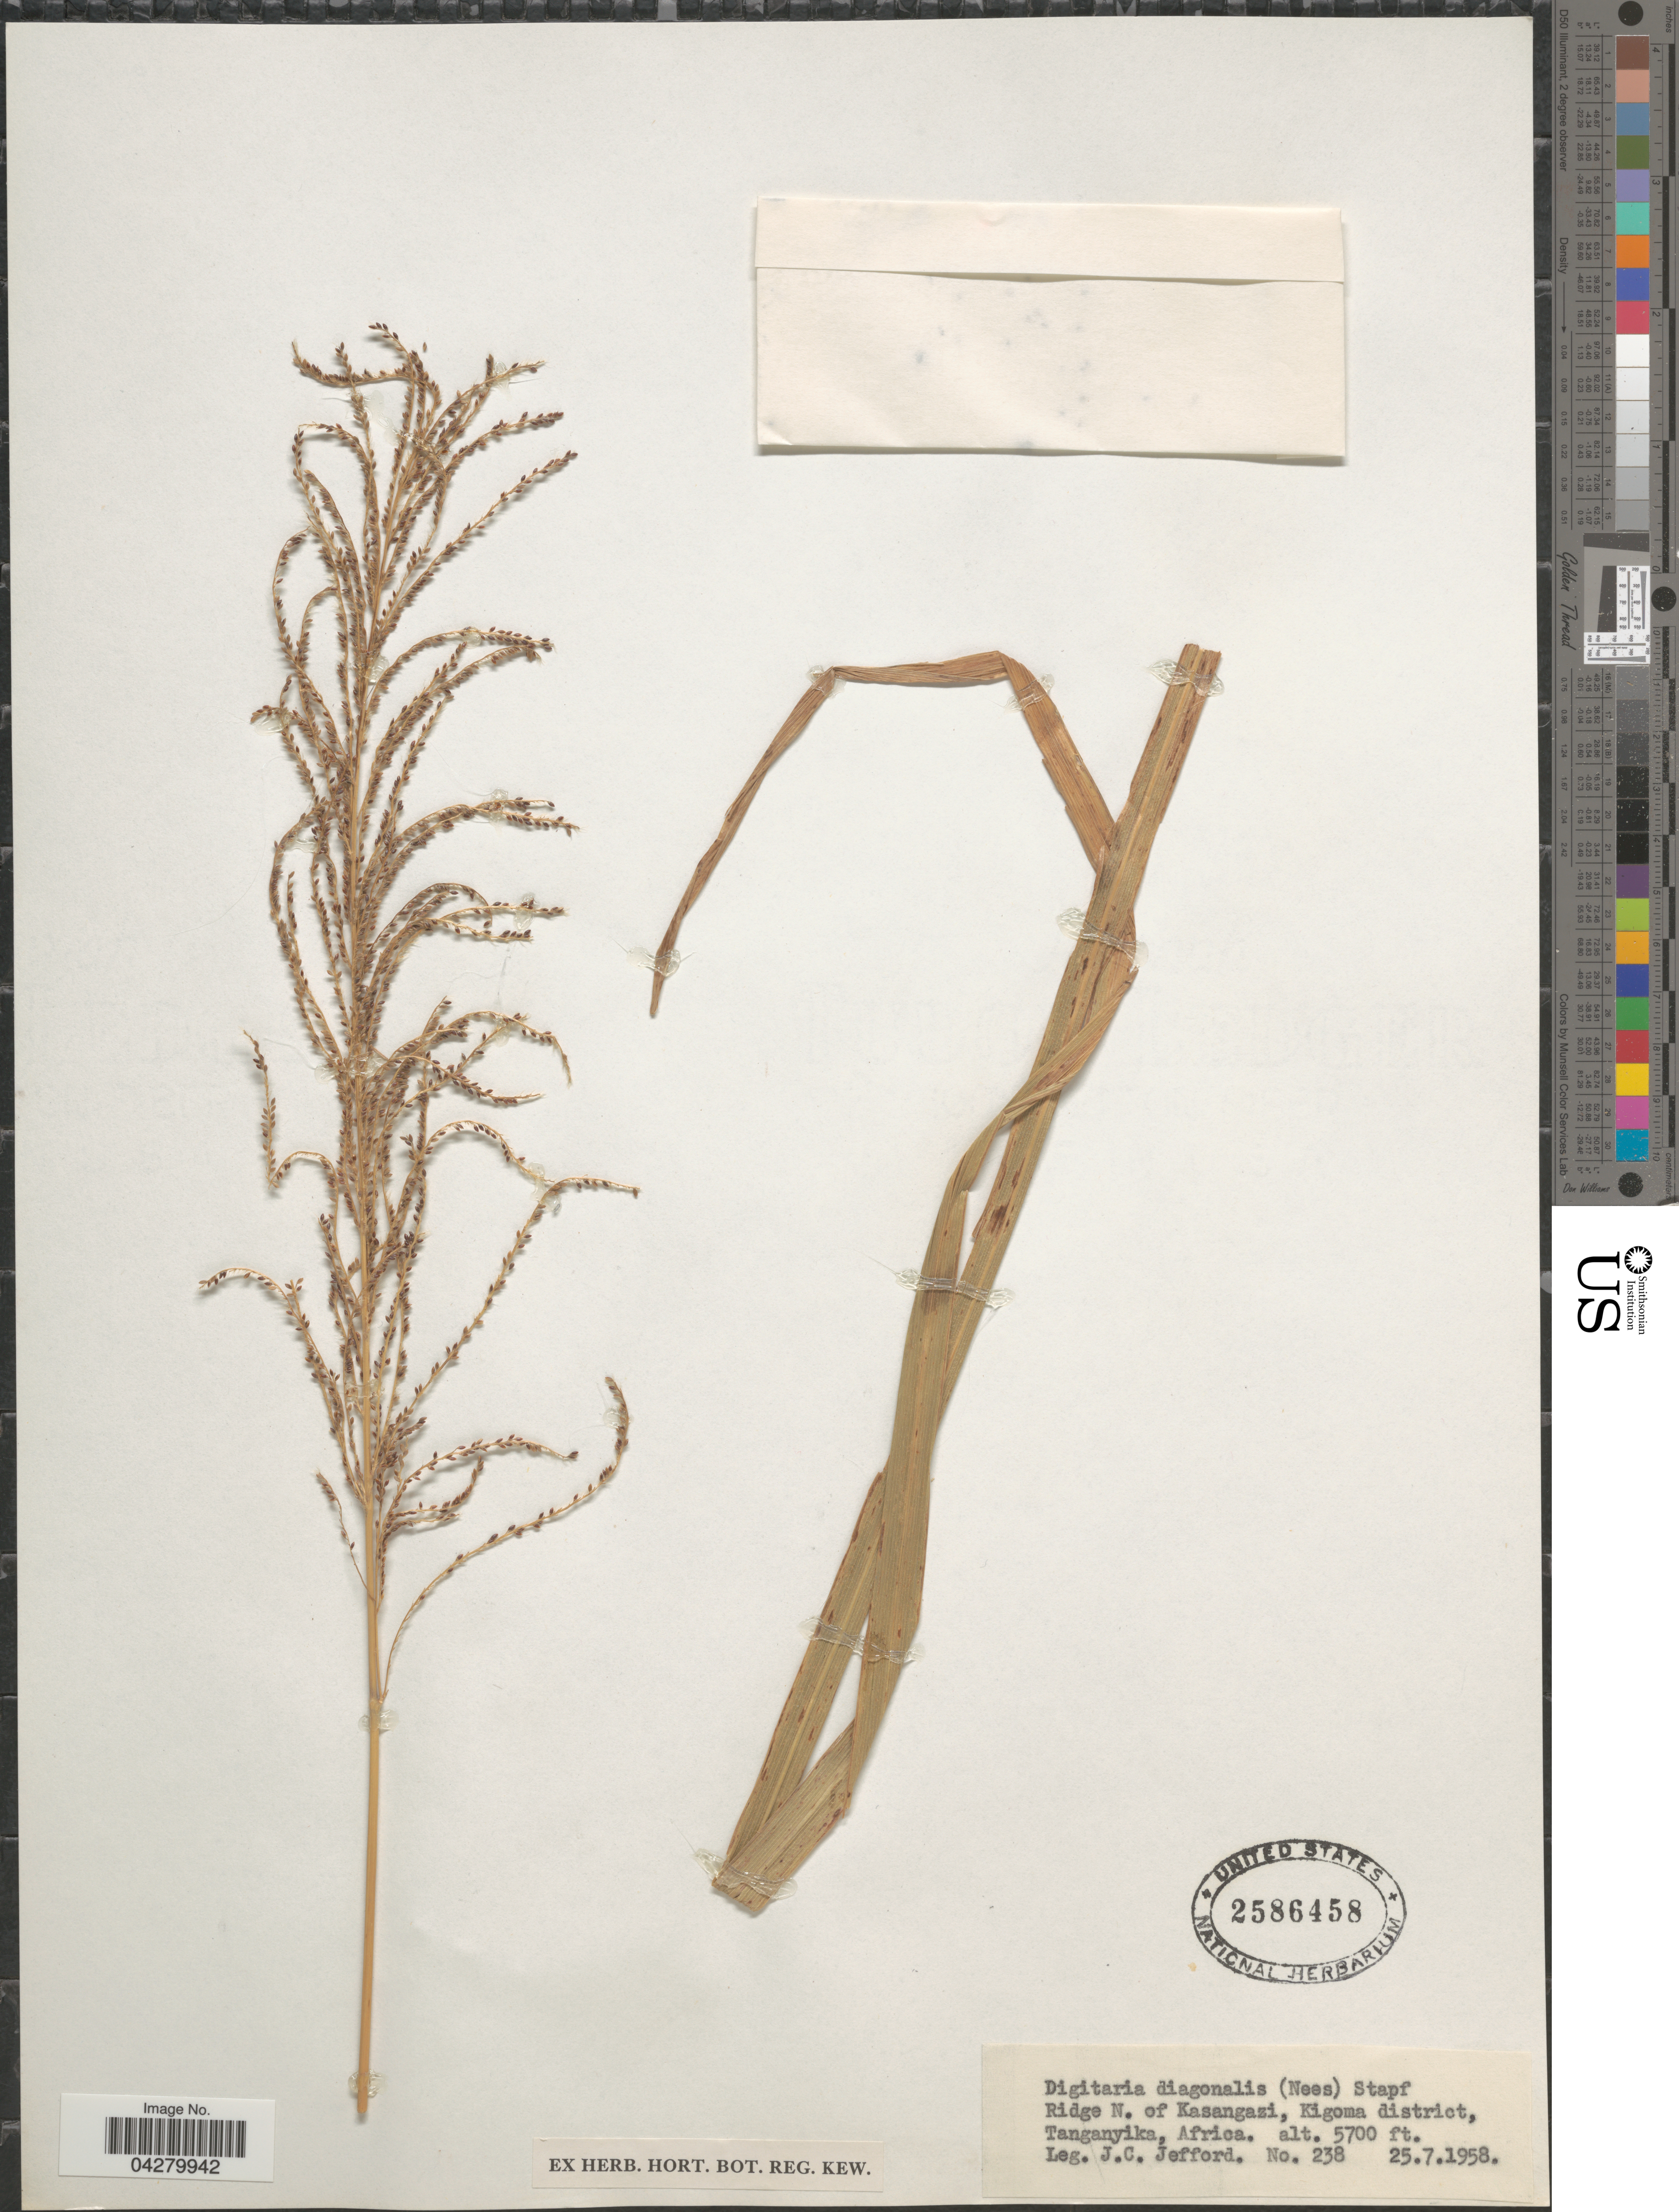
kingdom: Plantae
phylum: Tracheophyta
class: Liliopsida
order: Poales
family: Poaceae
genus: Digitaria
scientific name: Digitaria diagonalis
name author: (Nees) Stapf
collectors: J. Jefford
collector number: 238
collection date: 1958-07-25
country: Tanzania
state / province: Kigoma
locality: Ridge N. of Kasangazi, Kigoma district, Tanganyika.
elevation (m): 1737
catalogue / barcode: US 2586458